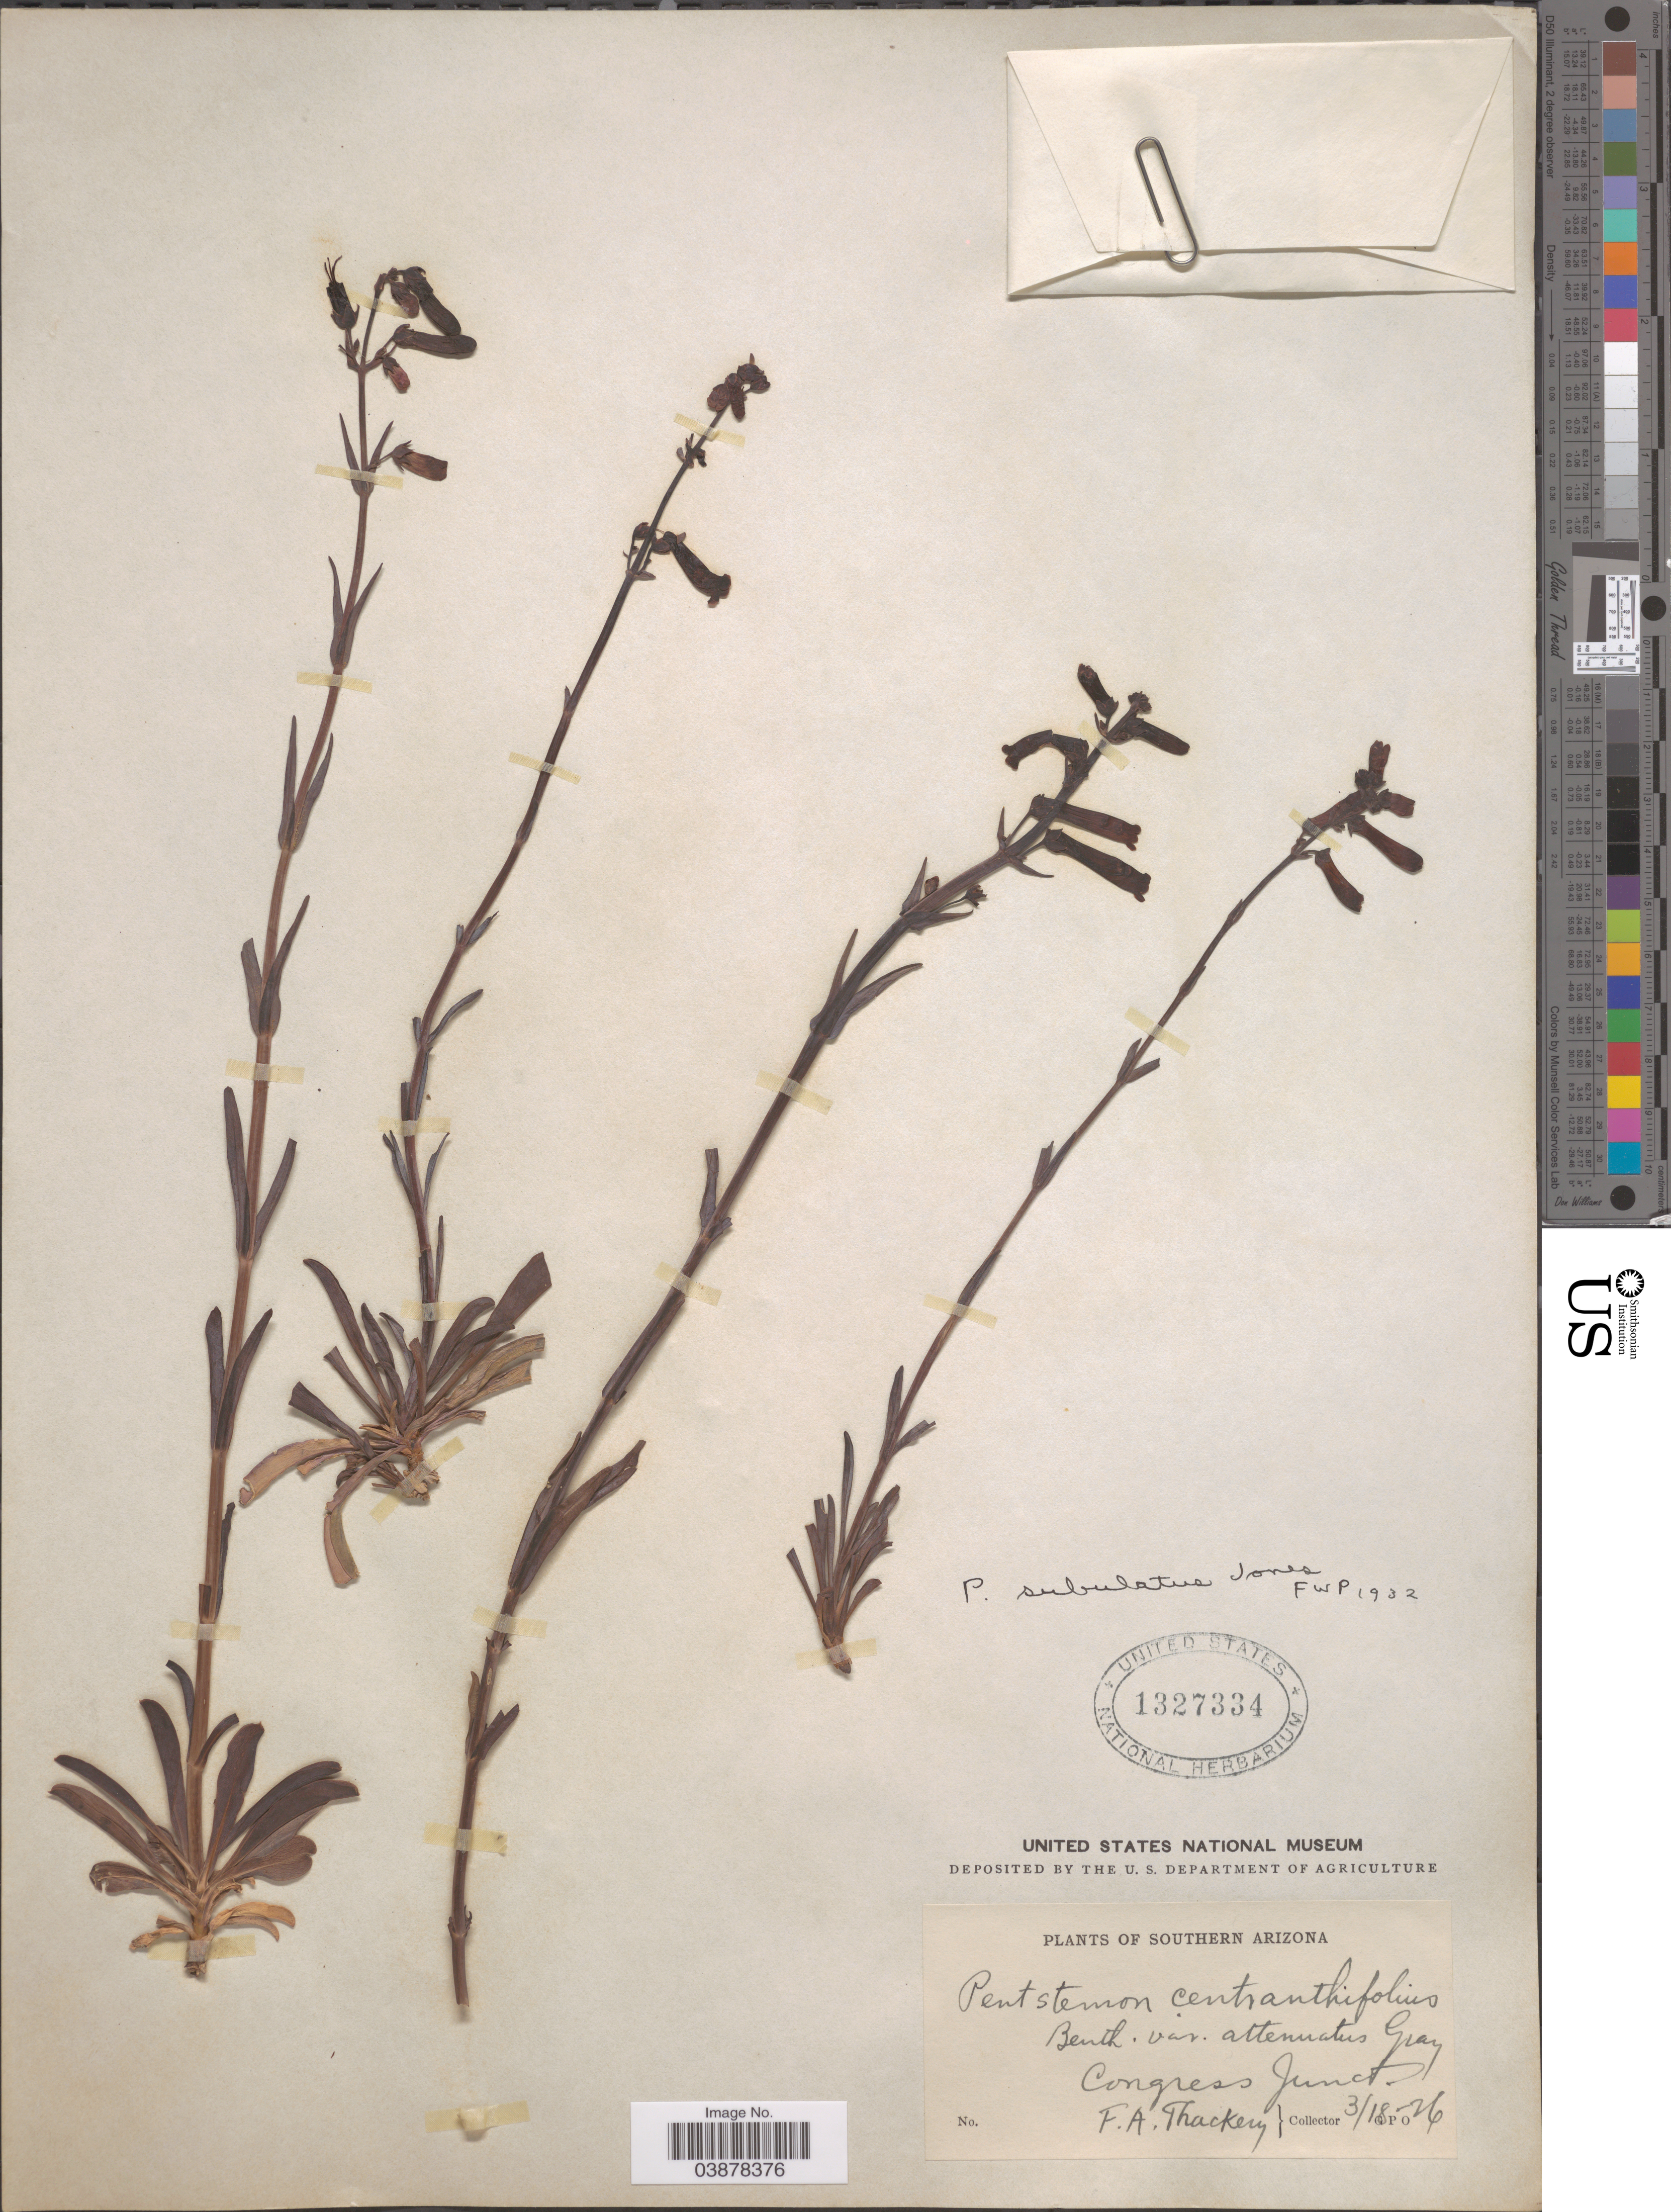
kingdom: Plantae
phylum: Tracheophyta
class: Magnoliopsida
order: Lamiales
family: Plantaginaceae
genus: Penstemon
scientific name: Penstemon subulatus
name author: M.E. Jones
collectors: F. Thackery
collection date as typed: Transcribed d/m/y: 18/3/26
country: United States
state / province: Arizona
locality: Southern Arizona. Congress Junct.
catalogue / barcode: US 1327334